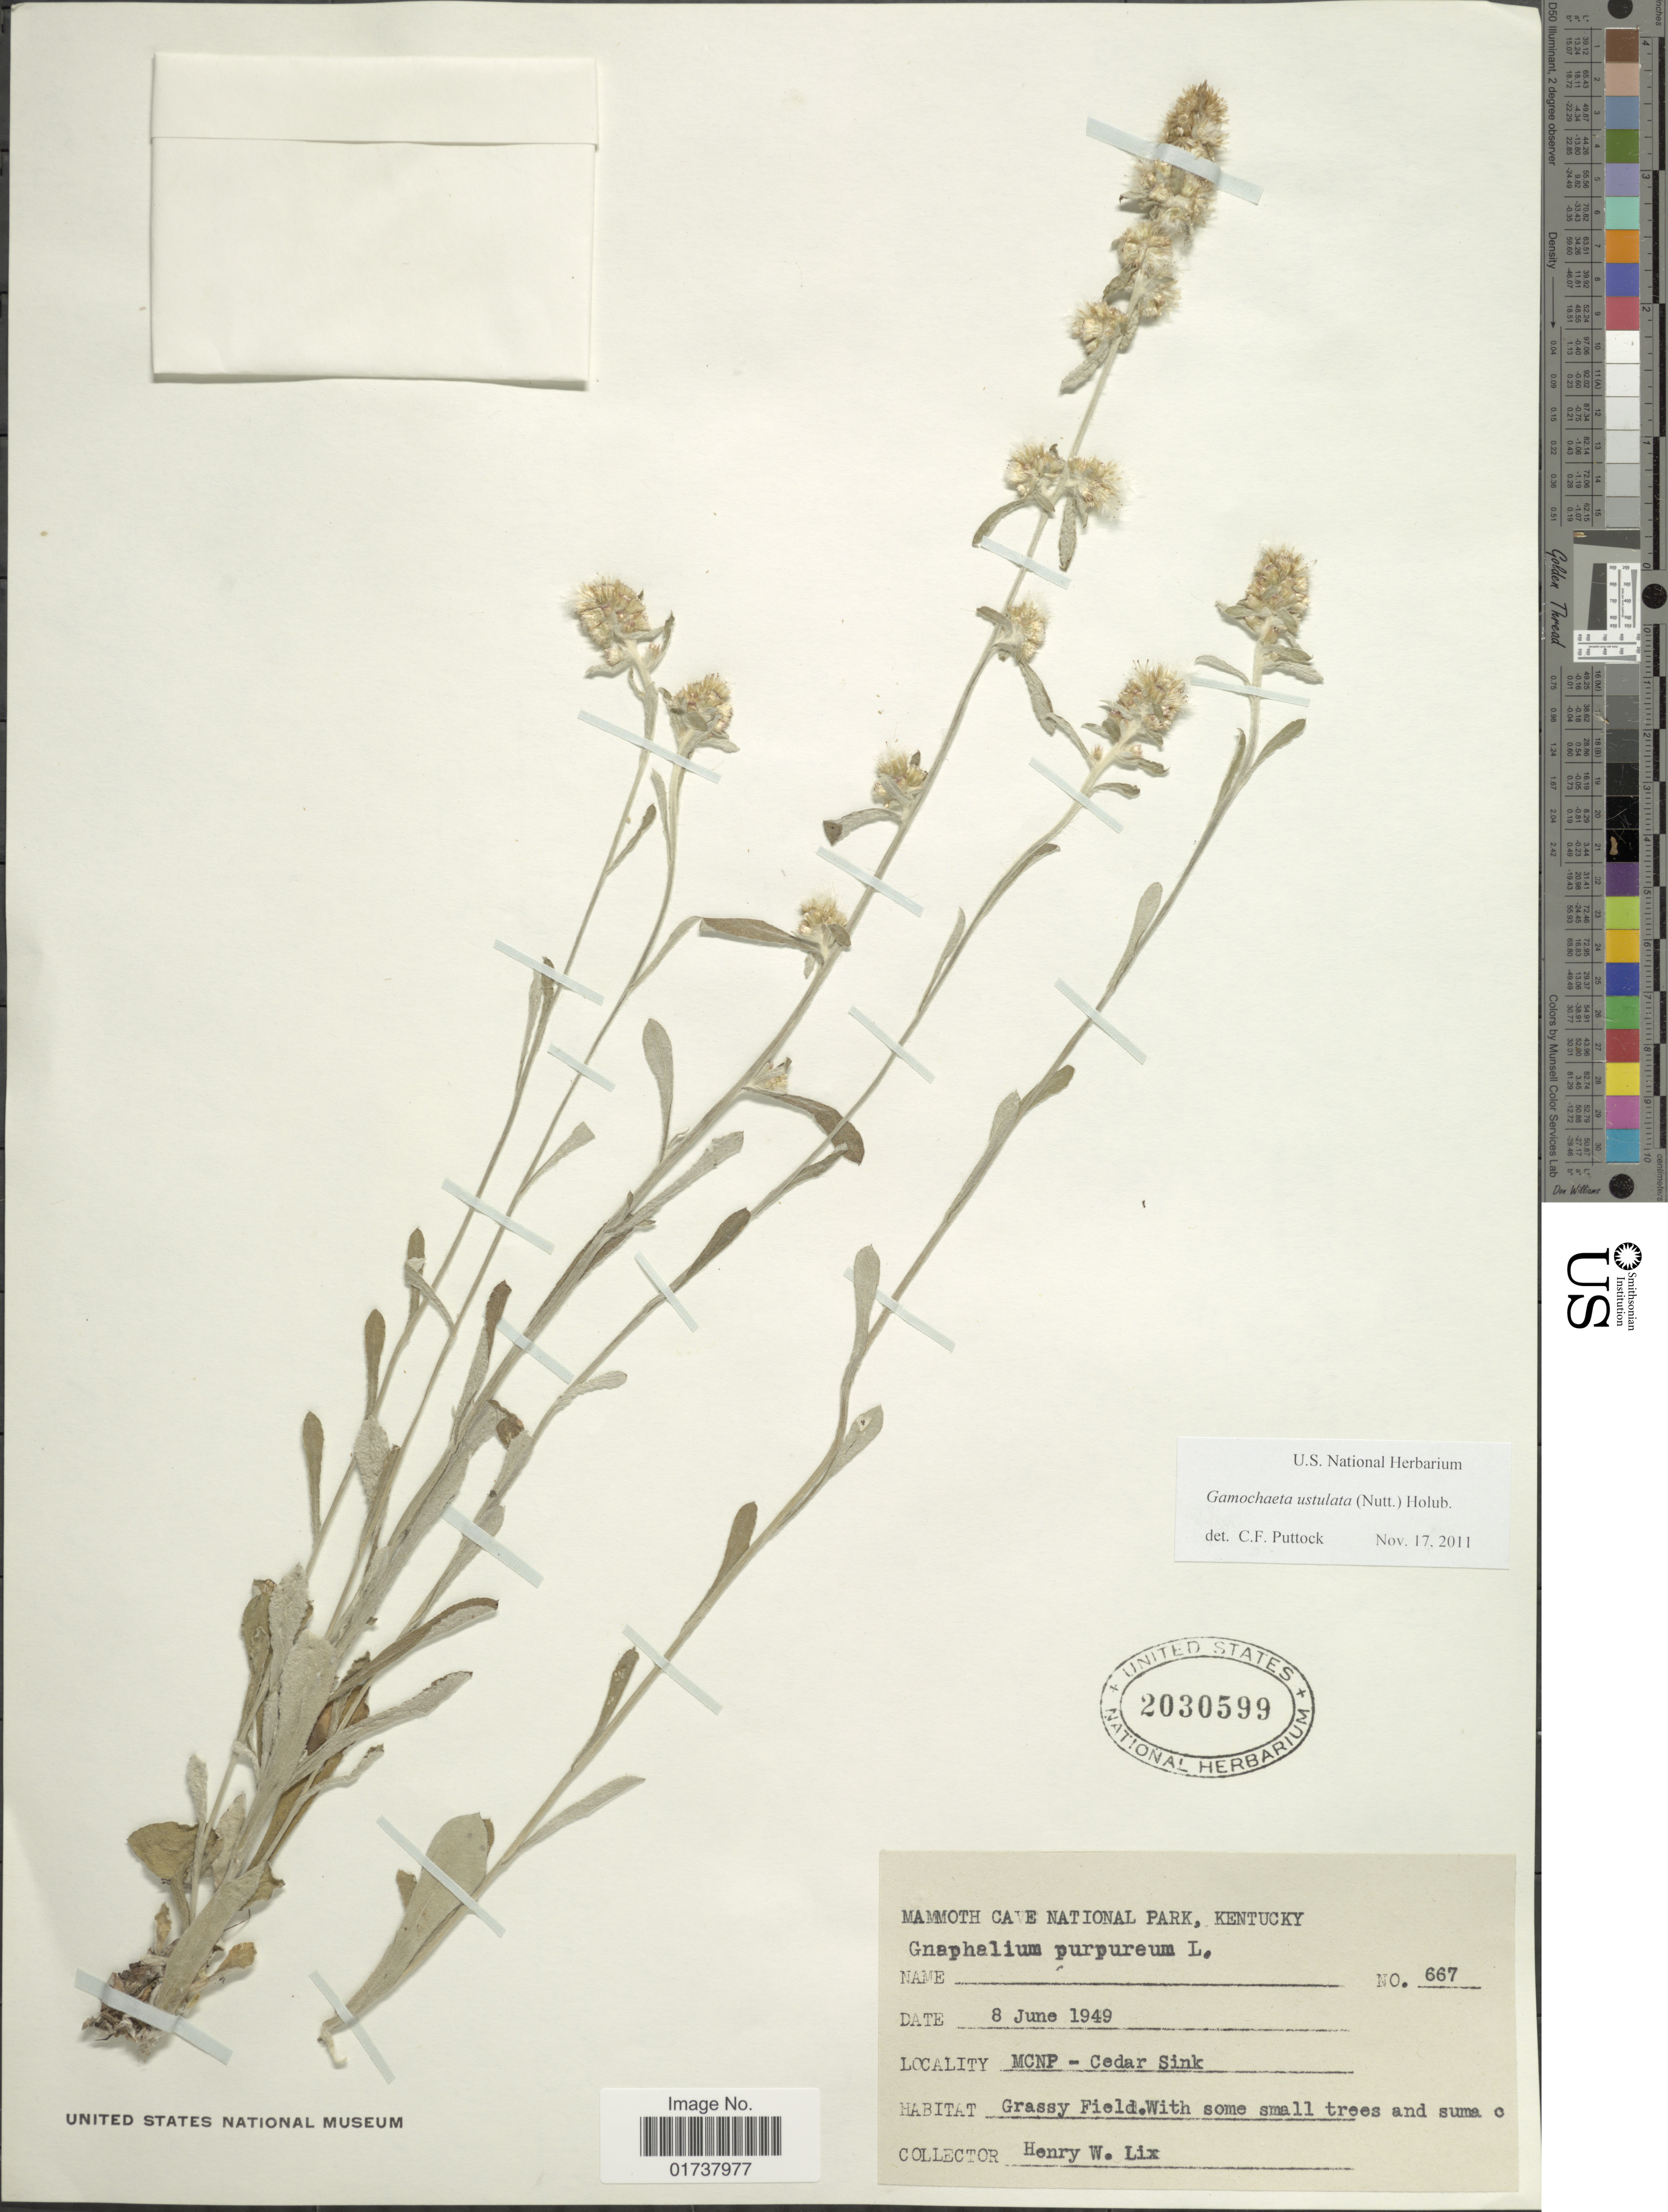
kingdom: Plantae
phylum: Tracheophyta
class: Magnoliopsida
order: Asterales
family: Asteraceae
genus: Gamochaeta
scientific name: Gamochaeta purpurea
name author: (L.) Cabrera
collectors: H. W. Lix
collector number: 667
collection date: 1949-06-08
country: United States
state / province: Kentucky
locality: Mammoth Cave National Park, MCNP - Cedar Sink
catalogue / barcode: US 2030599